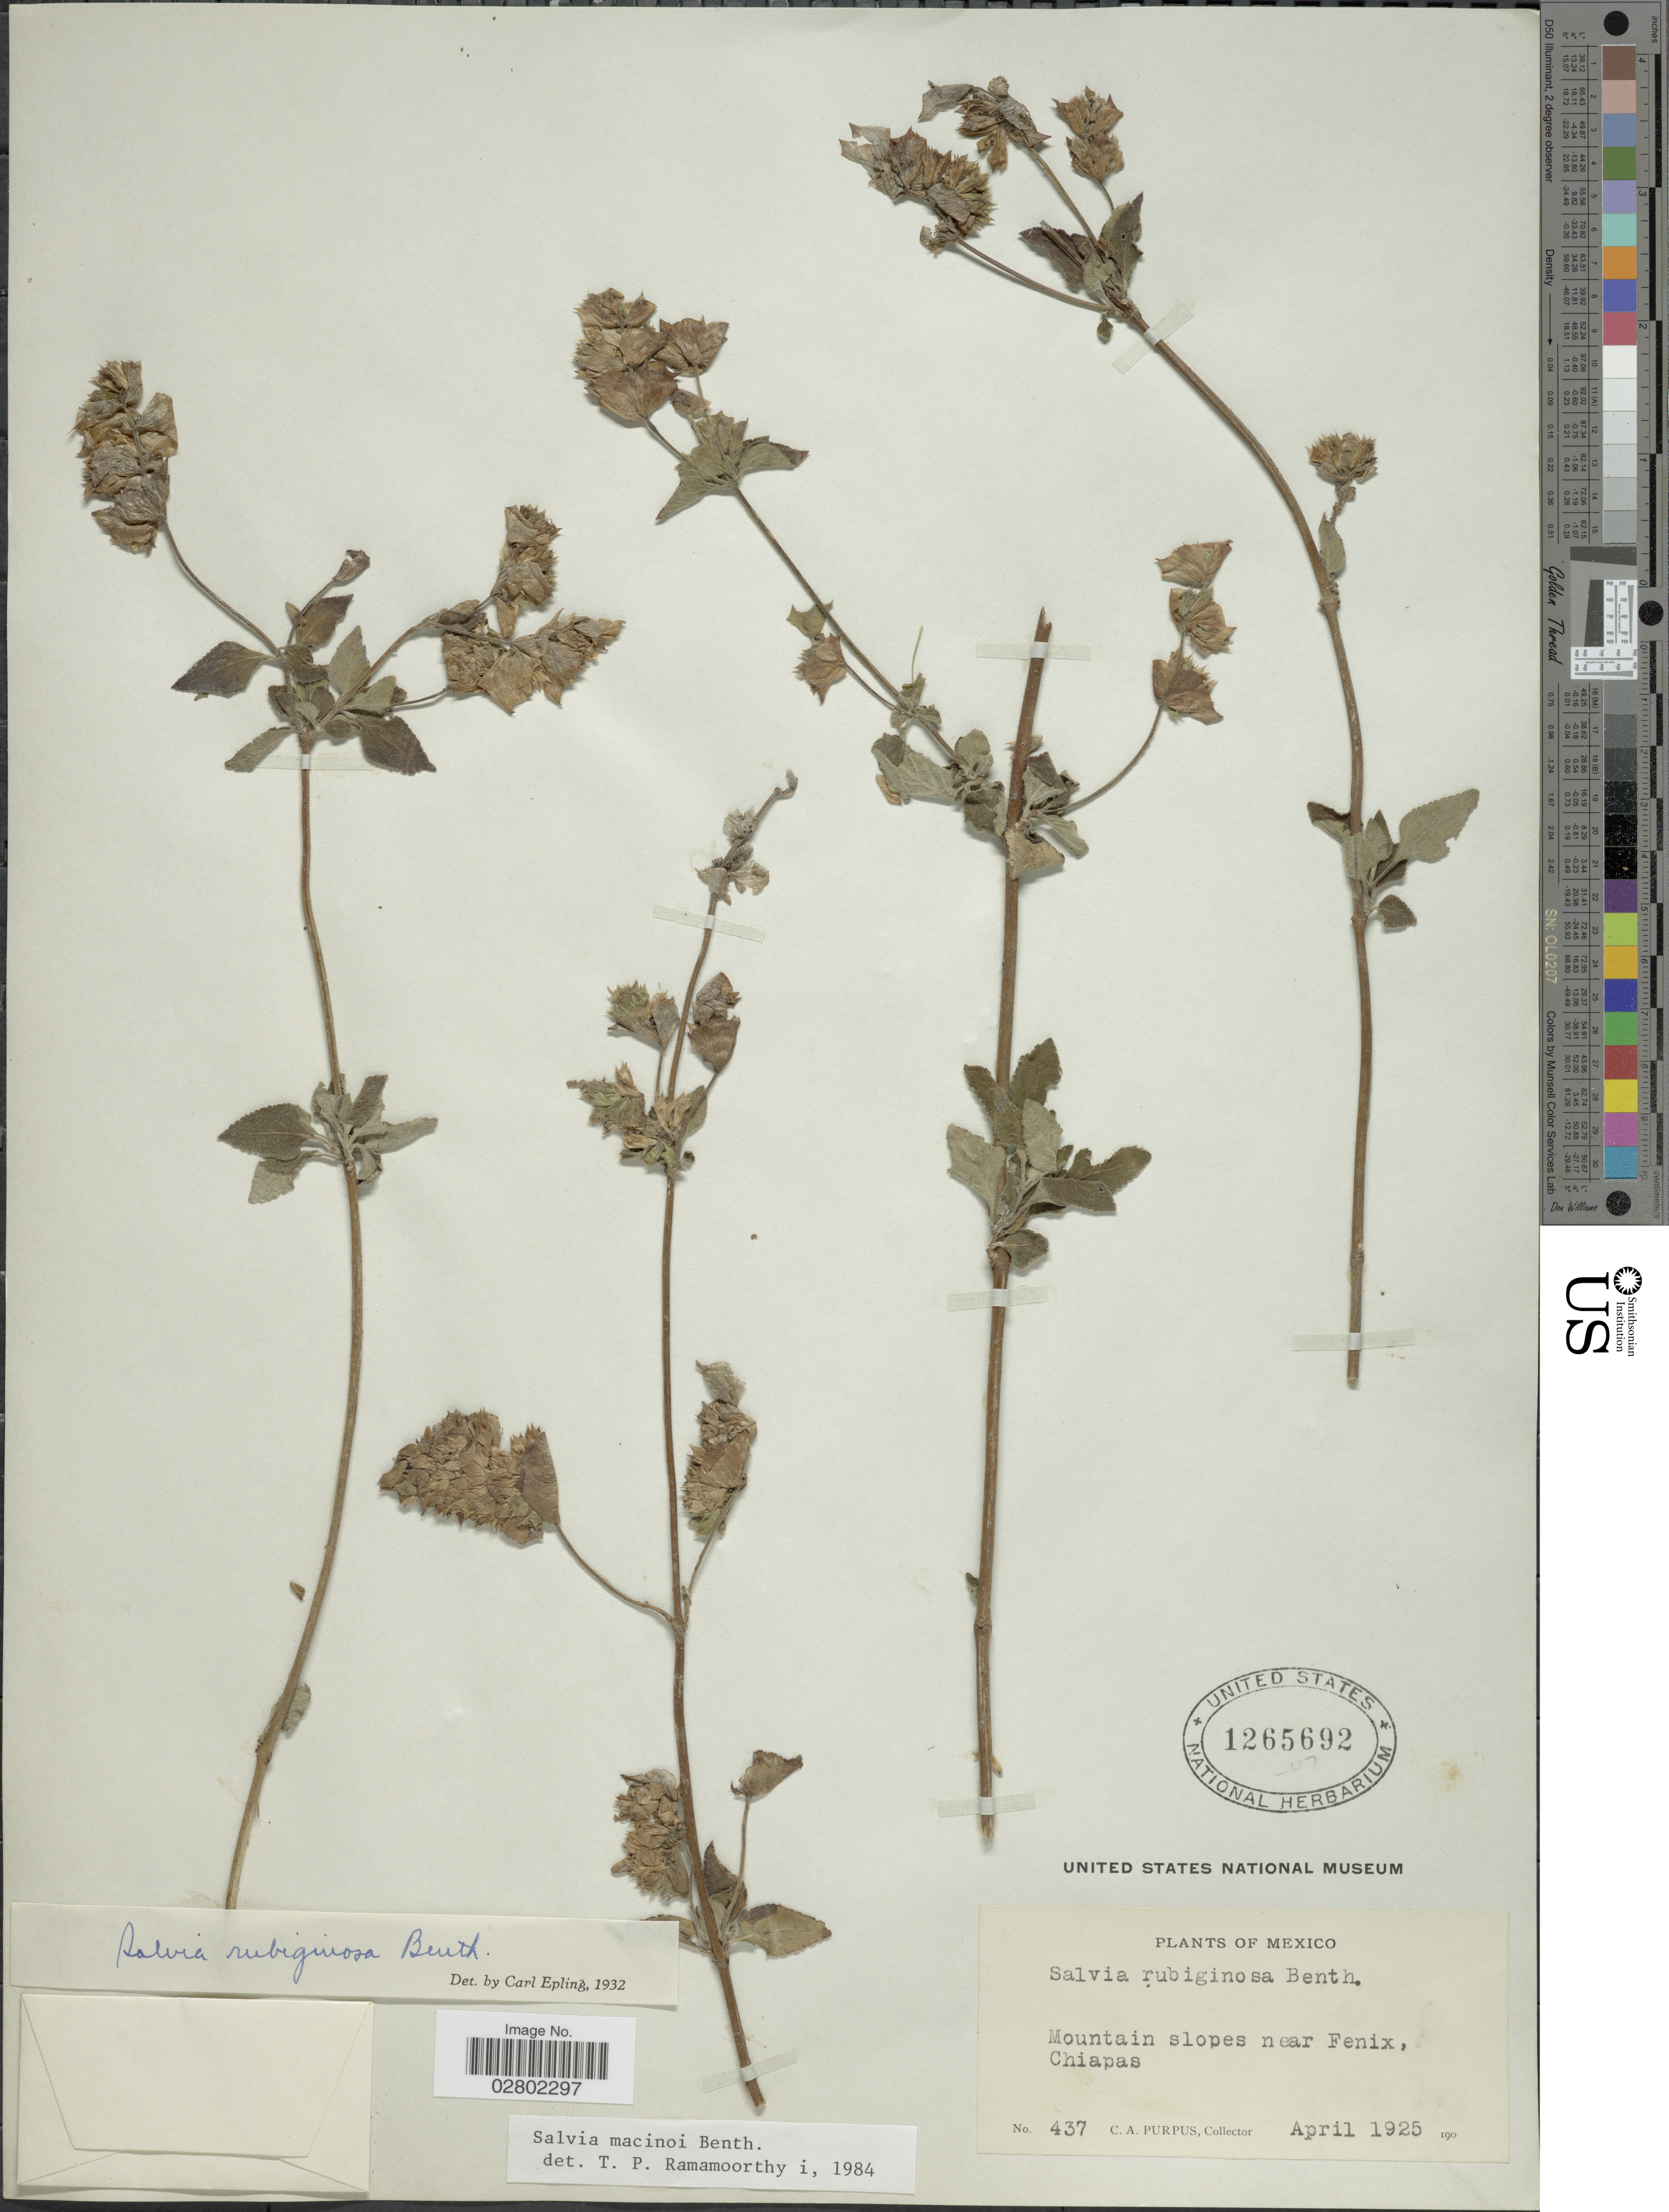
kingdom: Plantae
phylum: Tracheophyta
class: Magnoliopsida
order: Lamiales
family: Lamiaceae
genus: Salvia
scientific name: Salvia mocinoi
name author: Benth.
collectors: C. A. Purpus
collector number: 437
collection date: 1925-04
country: Mexico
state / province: Chiapas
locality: Mountain slopes near Fenix.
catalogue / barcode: US 1265692